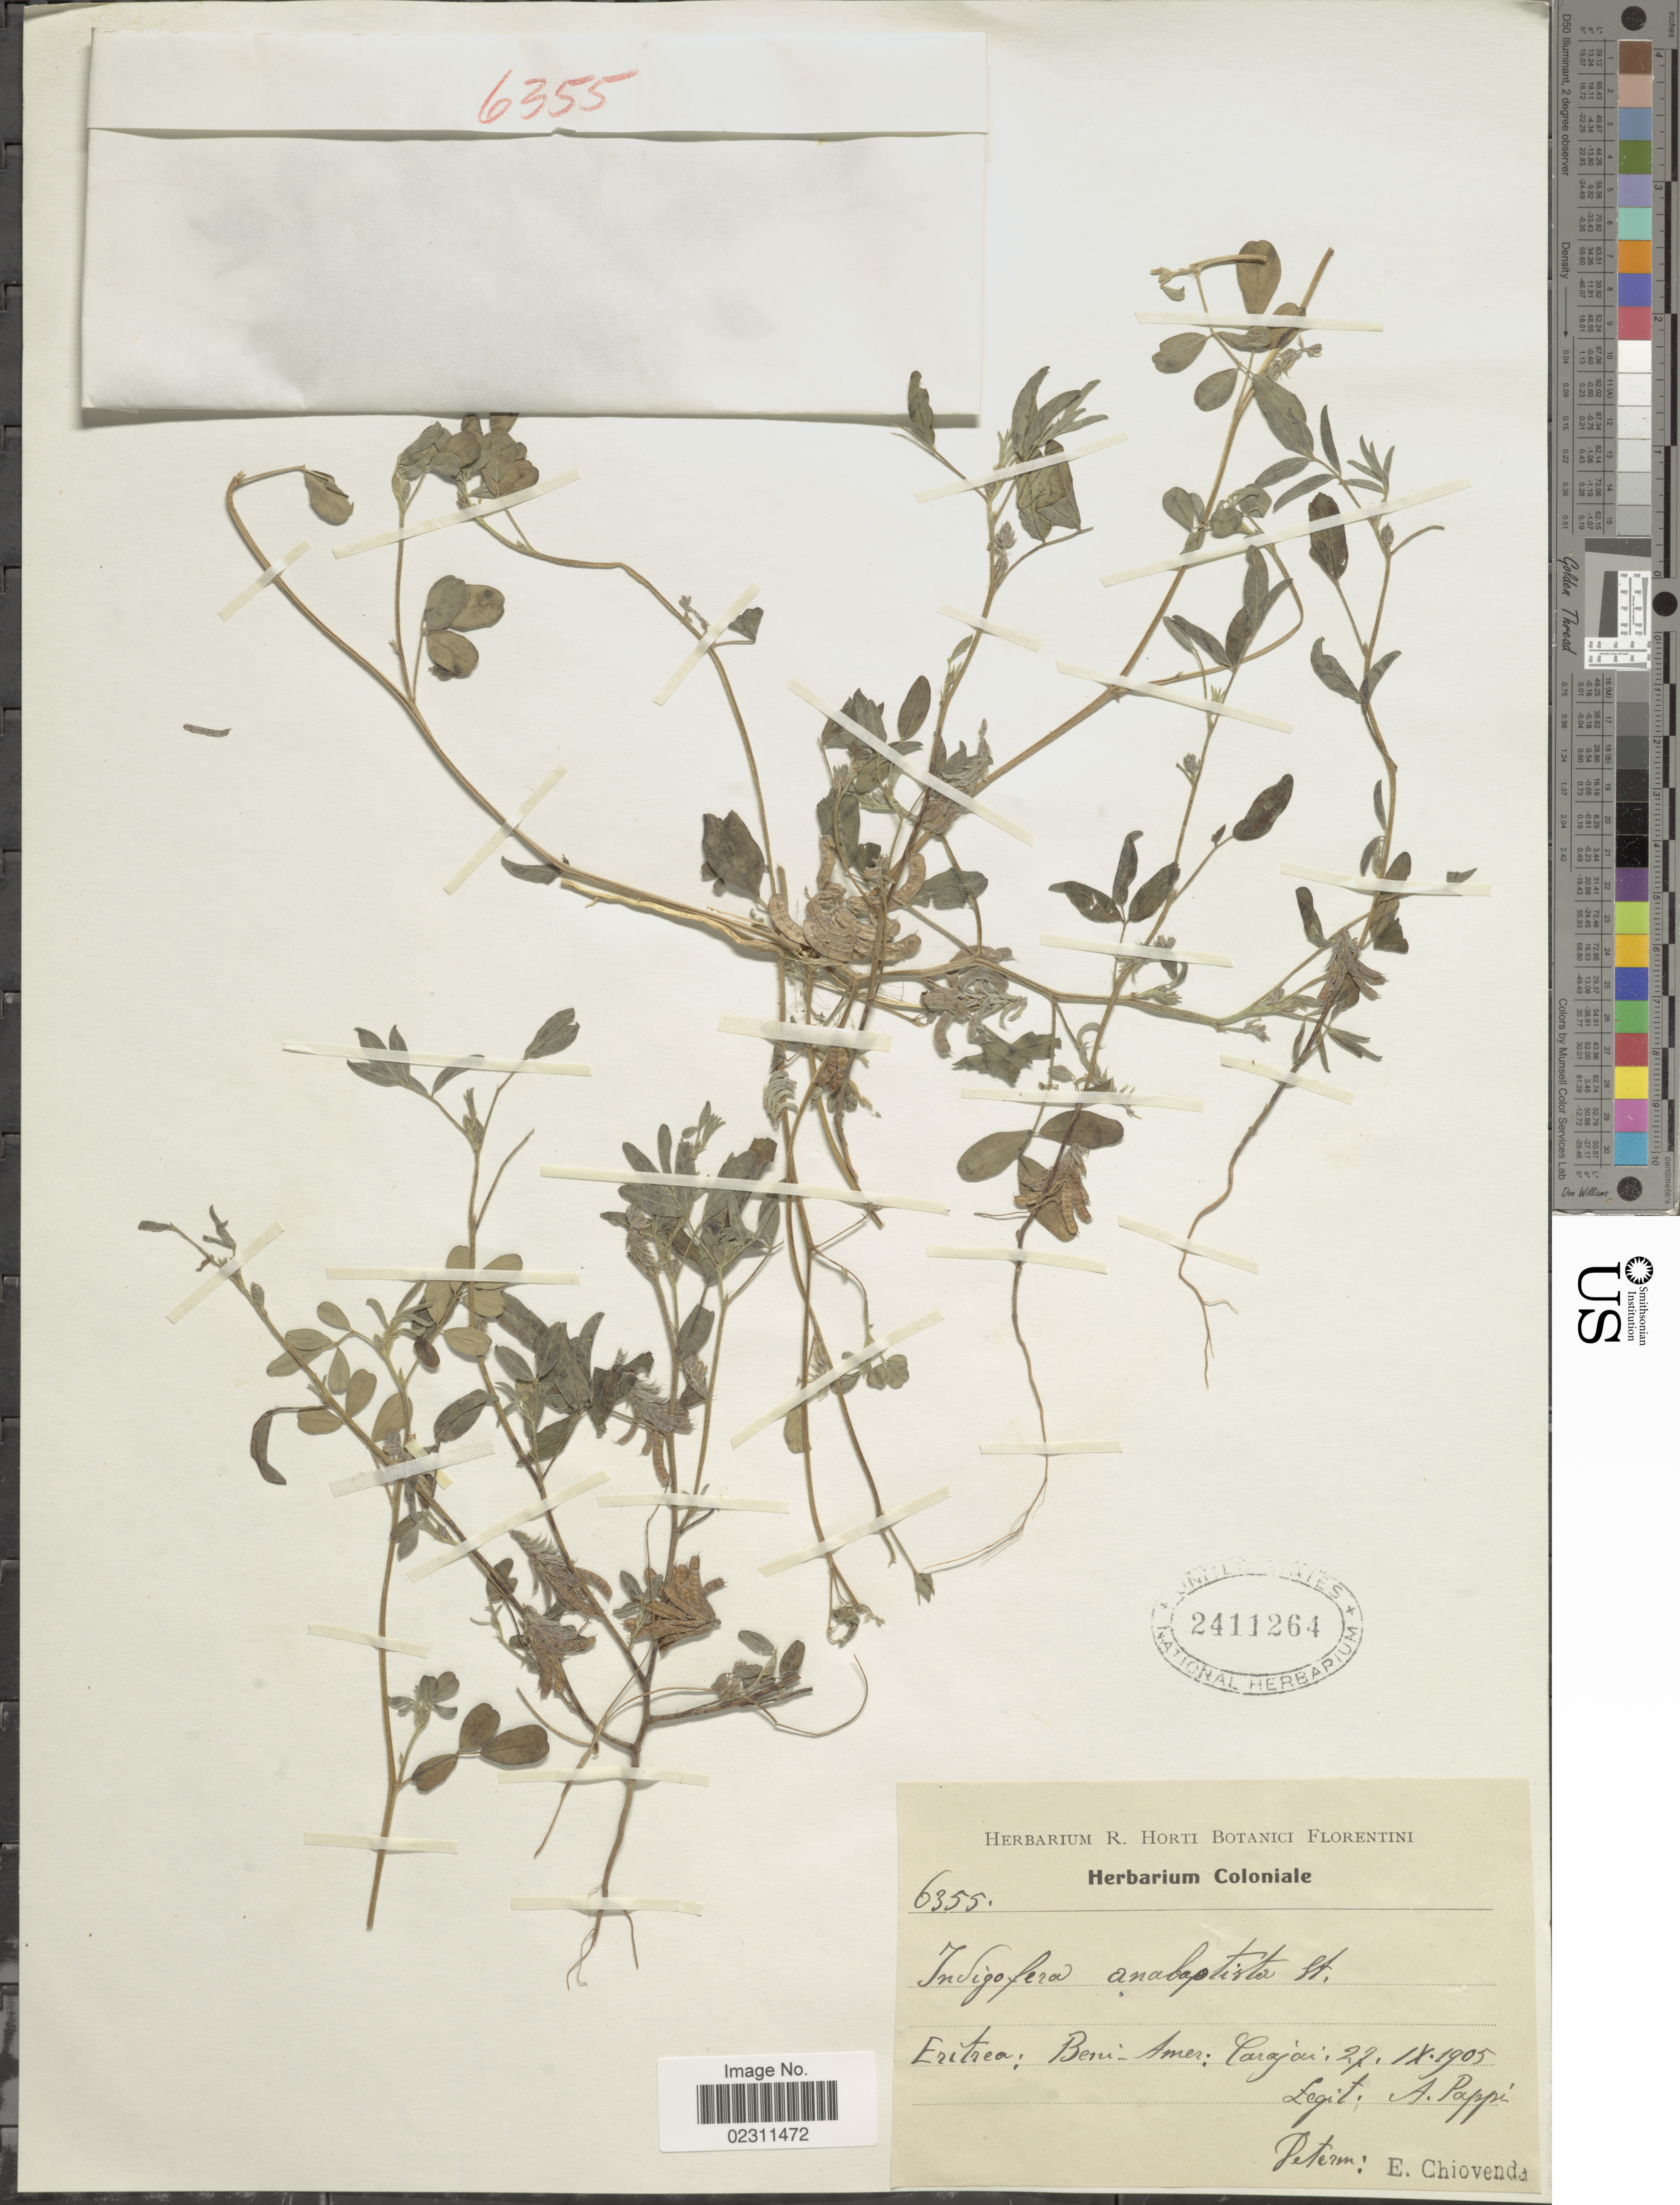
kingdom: Plantae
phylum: Tracheophyta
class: Magnoliopsida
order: Fabales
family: Fabaceae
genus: Indigofera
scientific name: Indigofera anabaptista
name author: Steud.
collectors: A. Pappi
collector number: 6355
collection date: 1905-09-27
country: Eritrea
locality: Beni-Amer: Carajan [interpreted]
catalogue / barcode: US 2411264